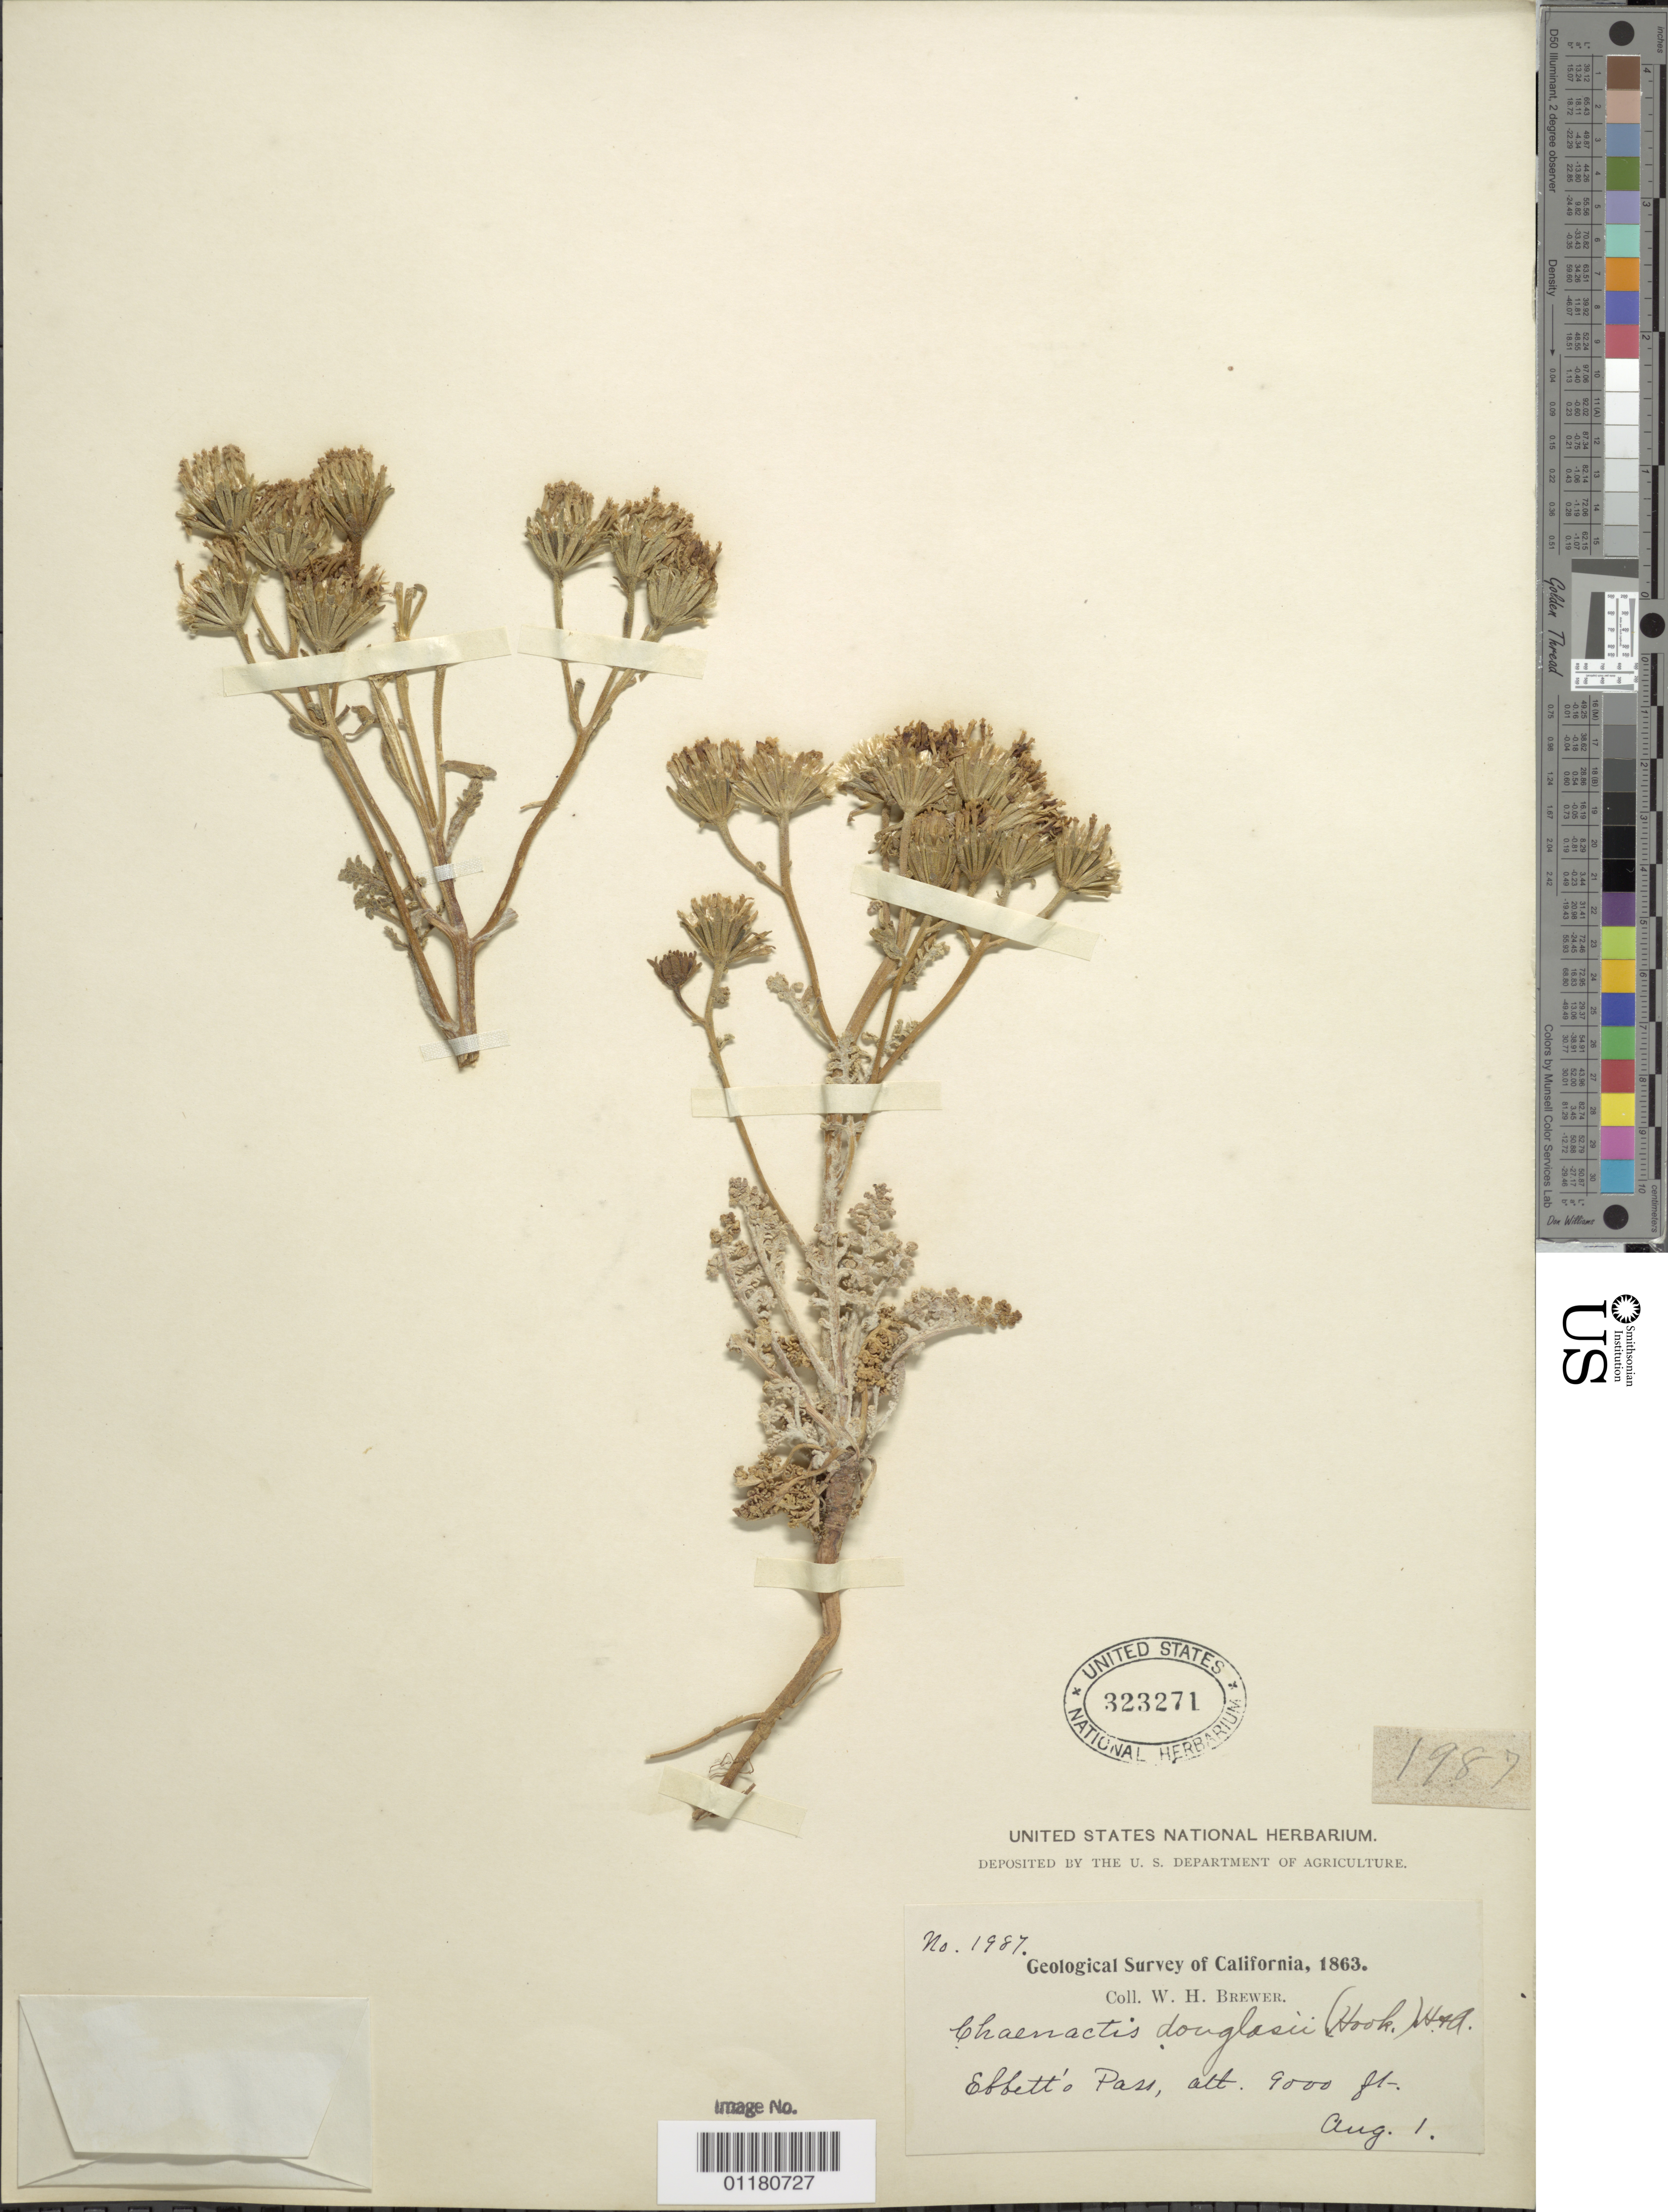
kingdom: Plantae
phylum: Tracheophyta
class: Magnoliopsida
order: Asterales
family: Asteraceae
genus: Chaenactis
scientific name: Chaenactis douglasii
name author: Hook. & Arn.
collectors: W. H. Brewer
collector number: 1987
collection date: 1863-08-01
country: United States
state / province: California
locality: Ebbitt's Pass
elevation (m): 2743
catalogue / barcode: US 323271